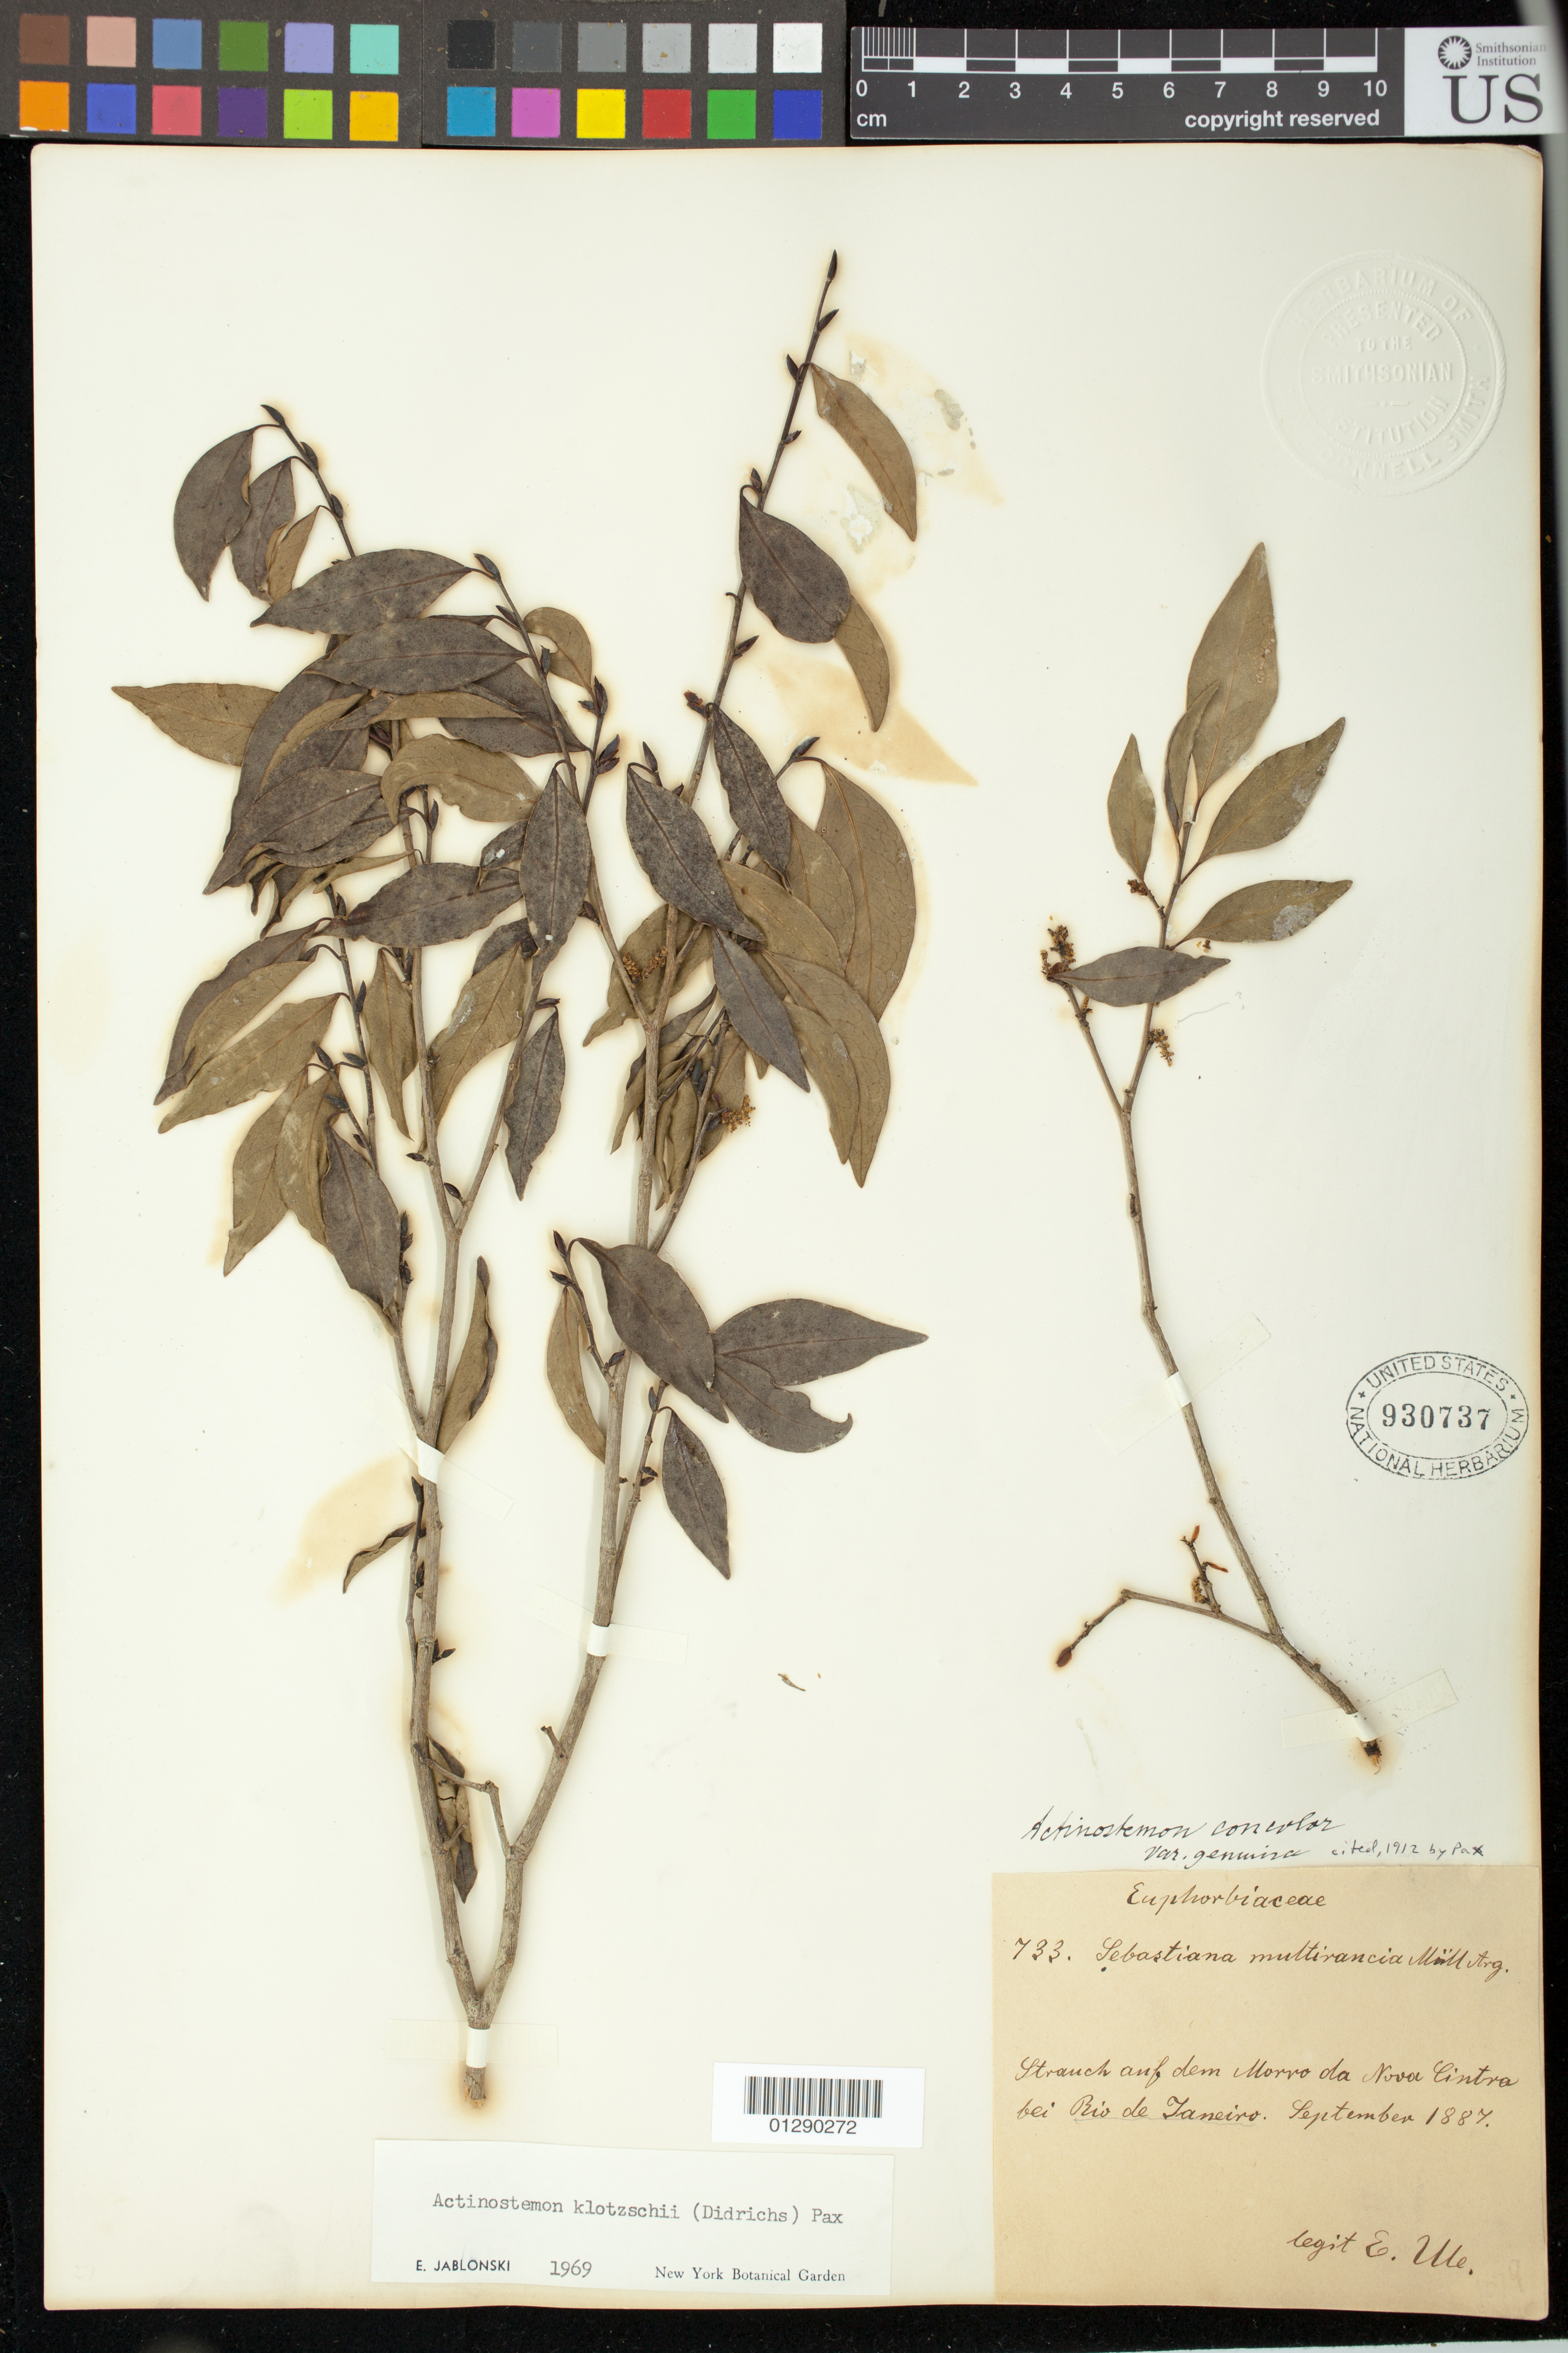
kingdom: Plantae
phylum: Tracheophyta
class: Magnoliopsida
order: Malpighiales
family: Euphorbiaceae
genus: Actinostemon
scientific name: Actinostemon klotzschii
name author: (Didr.) Pax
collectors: E. Ule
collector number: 733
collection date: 1887-09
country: Brazil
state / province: Rio de Janeiro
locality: Strauch auf dem Morro da Nova Cintra bei Rio de Janeiro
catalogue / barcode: US 930737